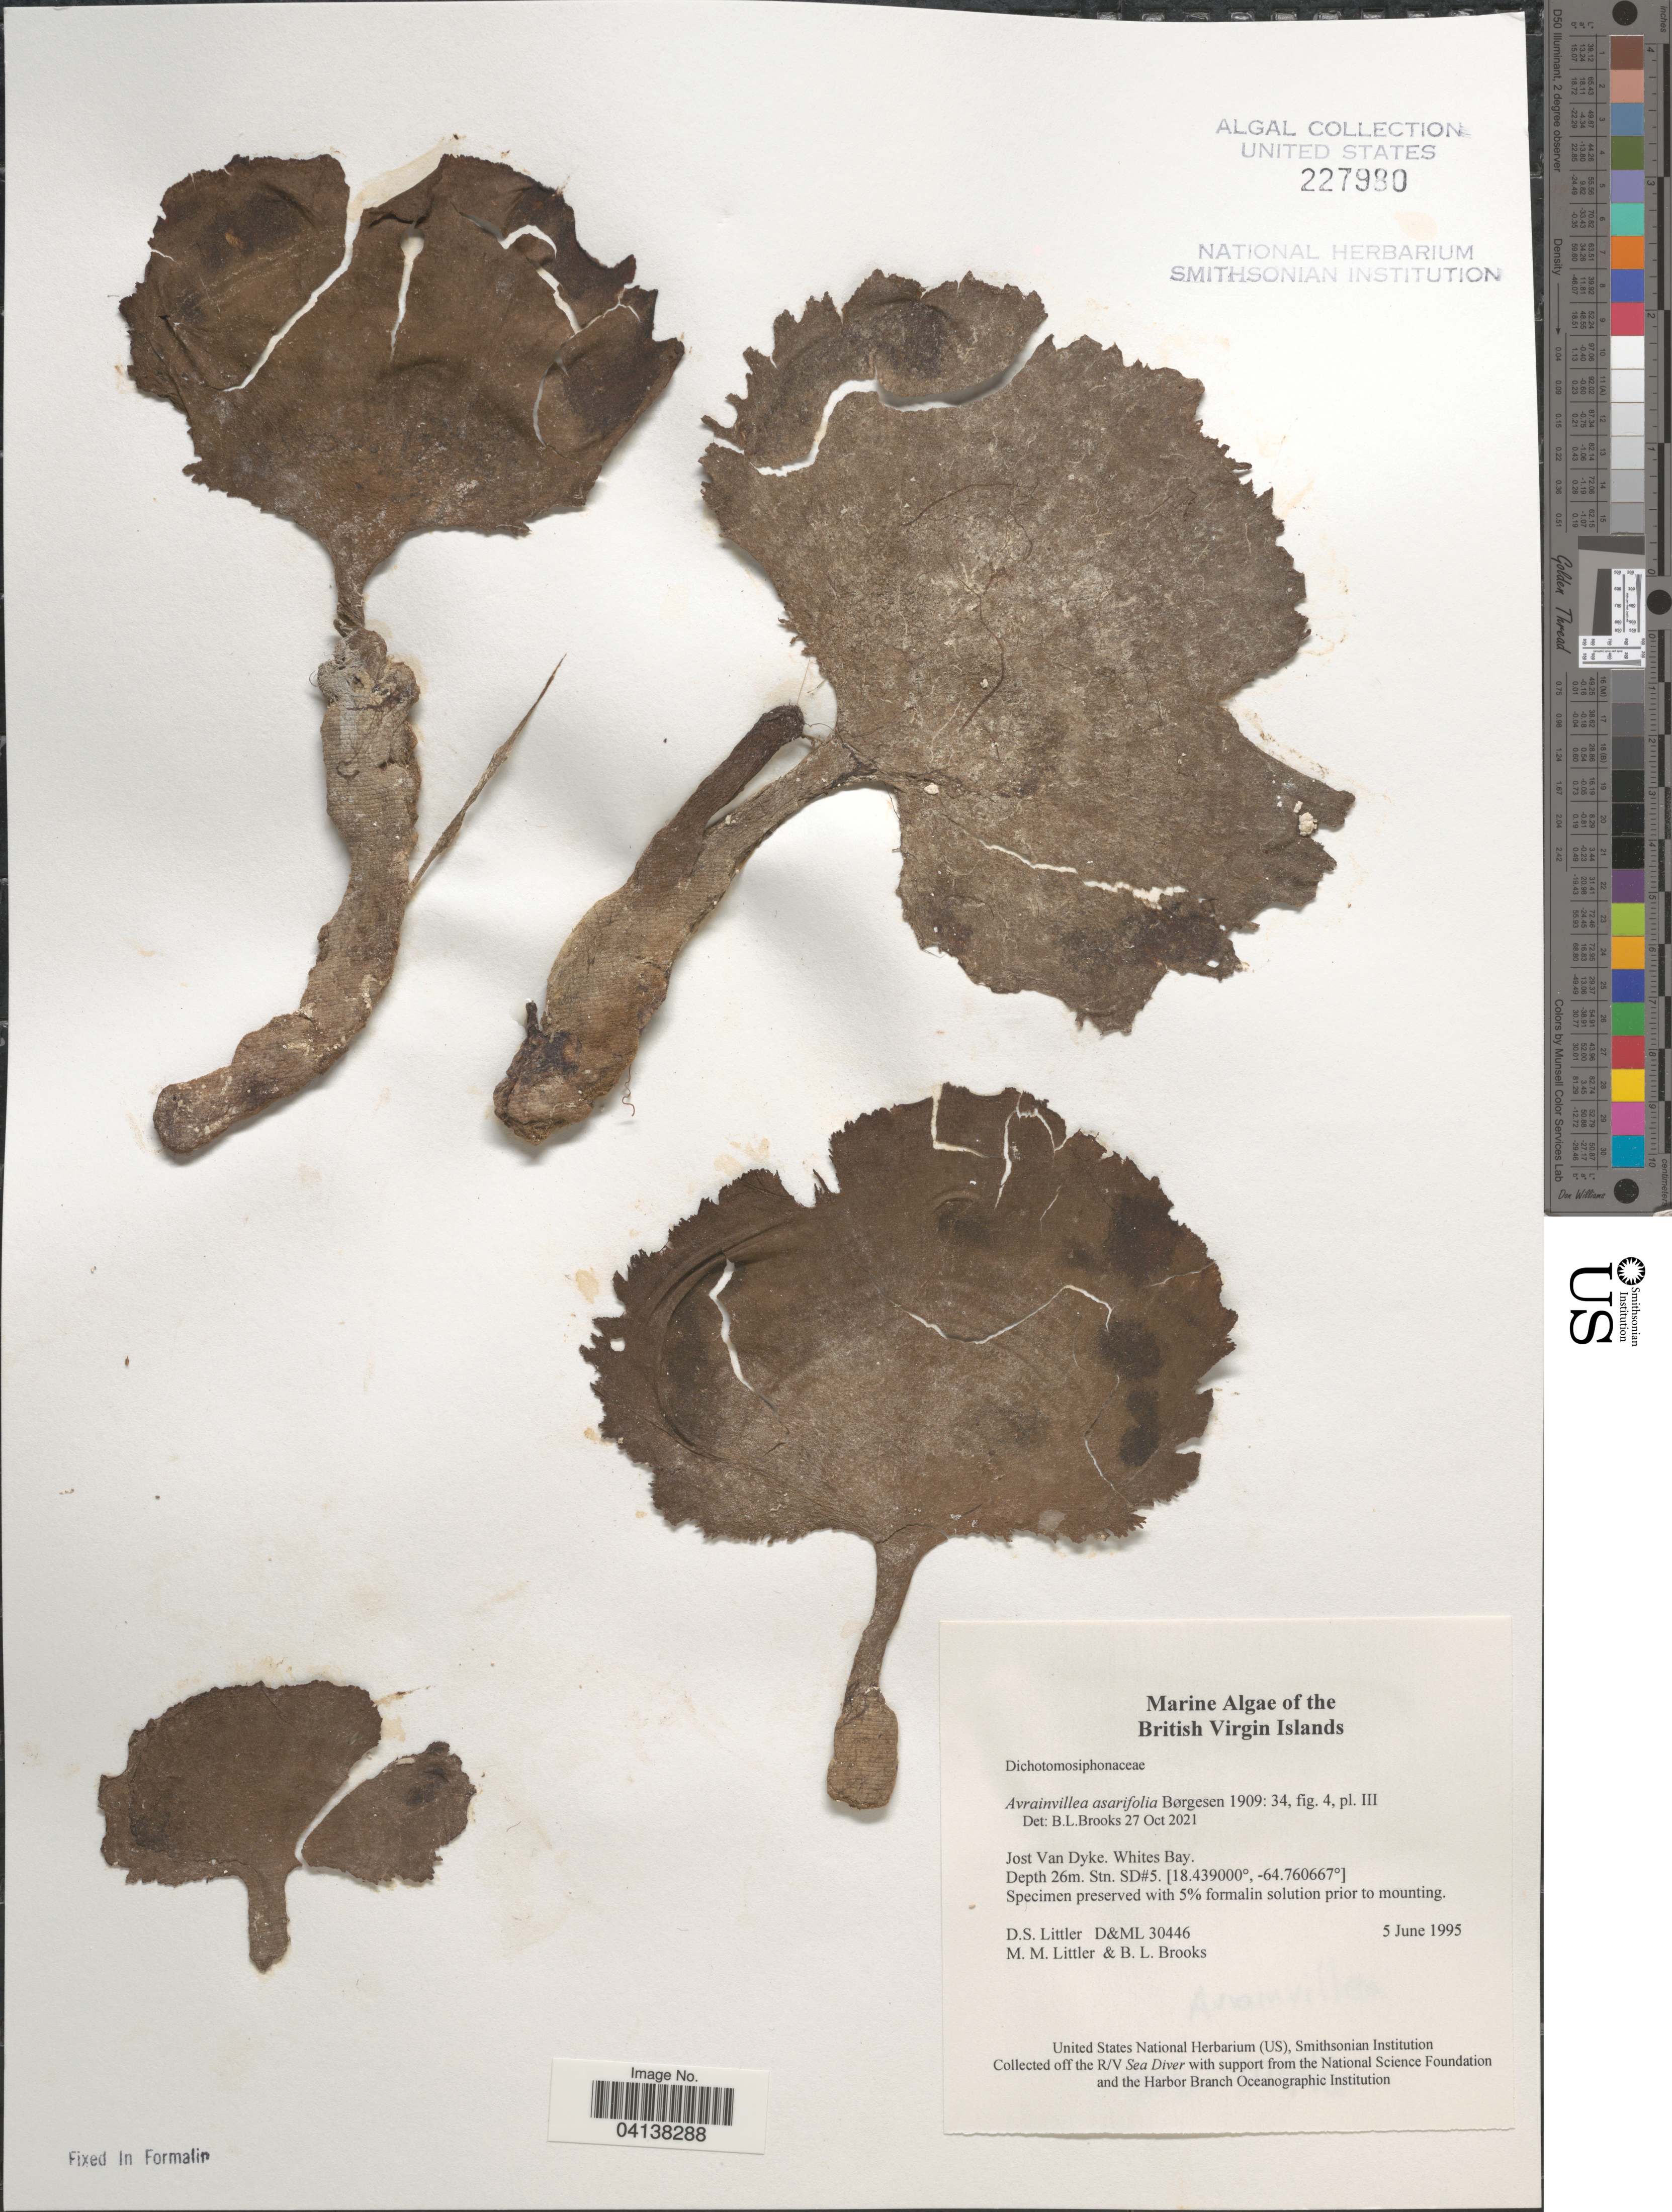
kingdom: Plantae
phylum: Chlorophyta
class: Ulvophyceae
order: Bryopsidales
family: Dichotomosiphonaceae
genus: Avrainvillea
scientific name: Avrainvillea asarifolia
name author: Børgesen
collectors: D. S. Littler & B. Brooks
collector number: D&ML 30446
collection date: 1995-06-05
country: British Virgin Islands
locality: Jost Van Dyke. Whites Bay. Stn. SD#5.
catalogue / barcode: US 227980